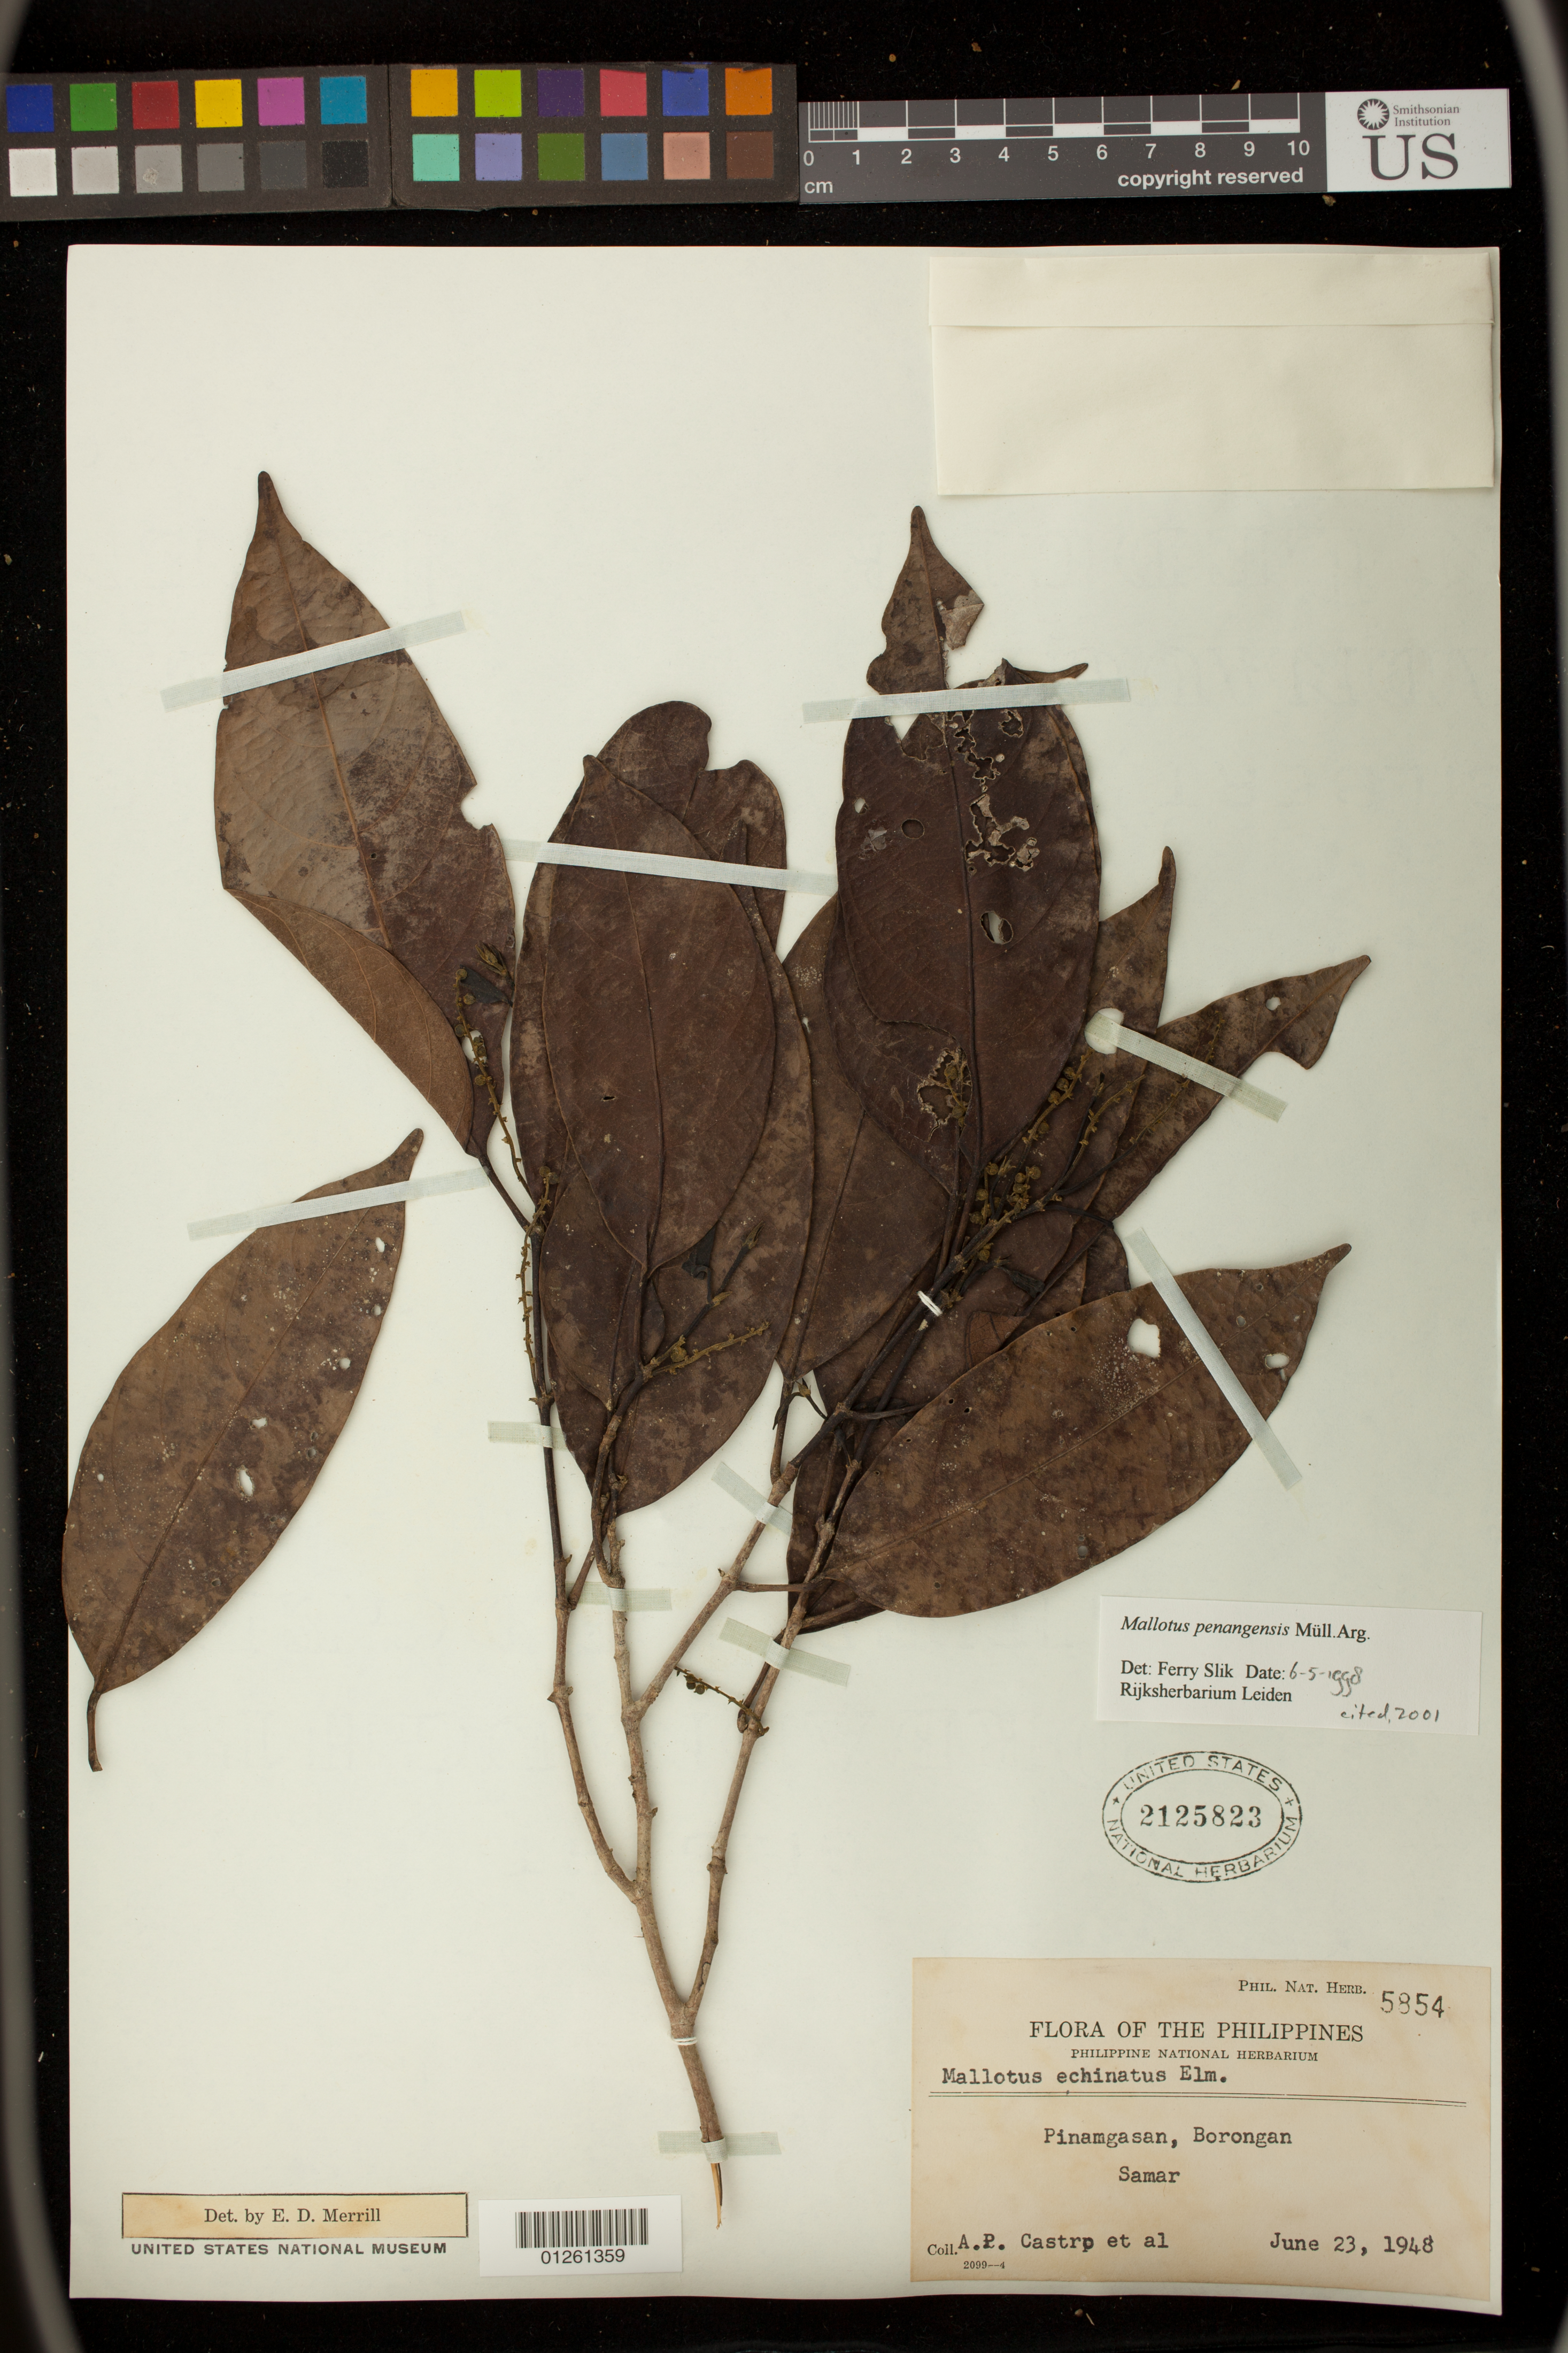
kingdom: Plantae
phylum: Tracheophyta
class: Magnoliopsida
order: Malpighiales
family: Euphorbiaceae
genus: Hancea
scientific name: Hancea penangensis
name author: (Müll. Arg.) S.E.C. Sierra et al.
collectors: A. Castro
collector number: Phil. Nat. Herb. 5854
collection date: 1948-06-23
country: Philippines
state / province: Eastern Visayas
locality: Pinamgasan, Borongan, Samar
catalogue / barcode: US 2125823